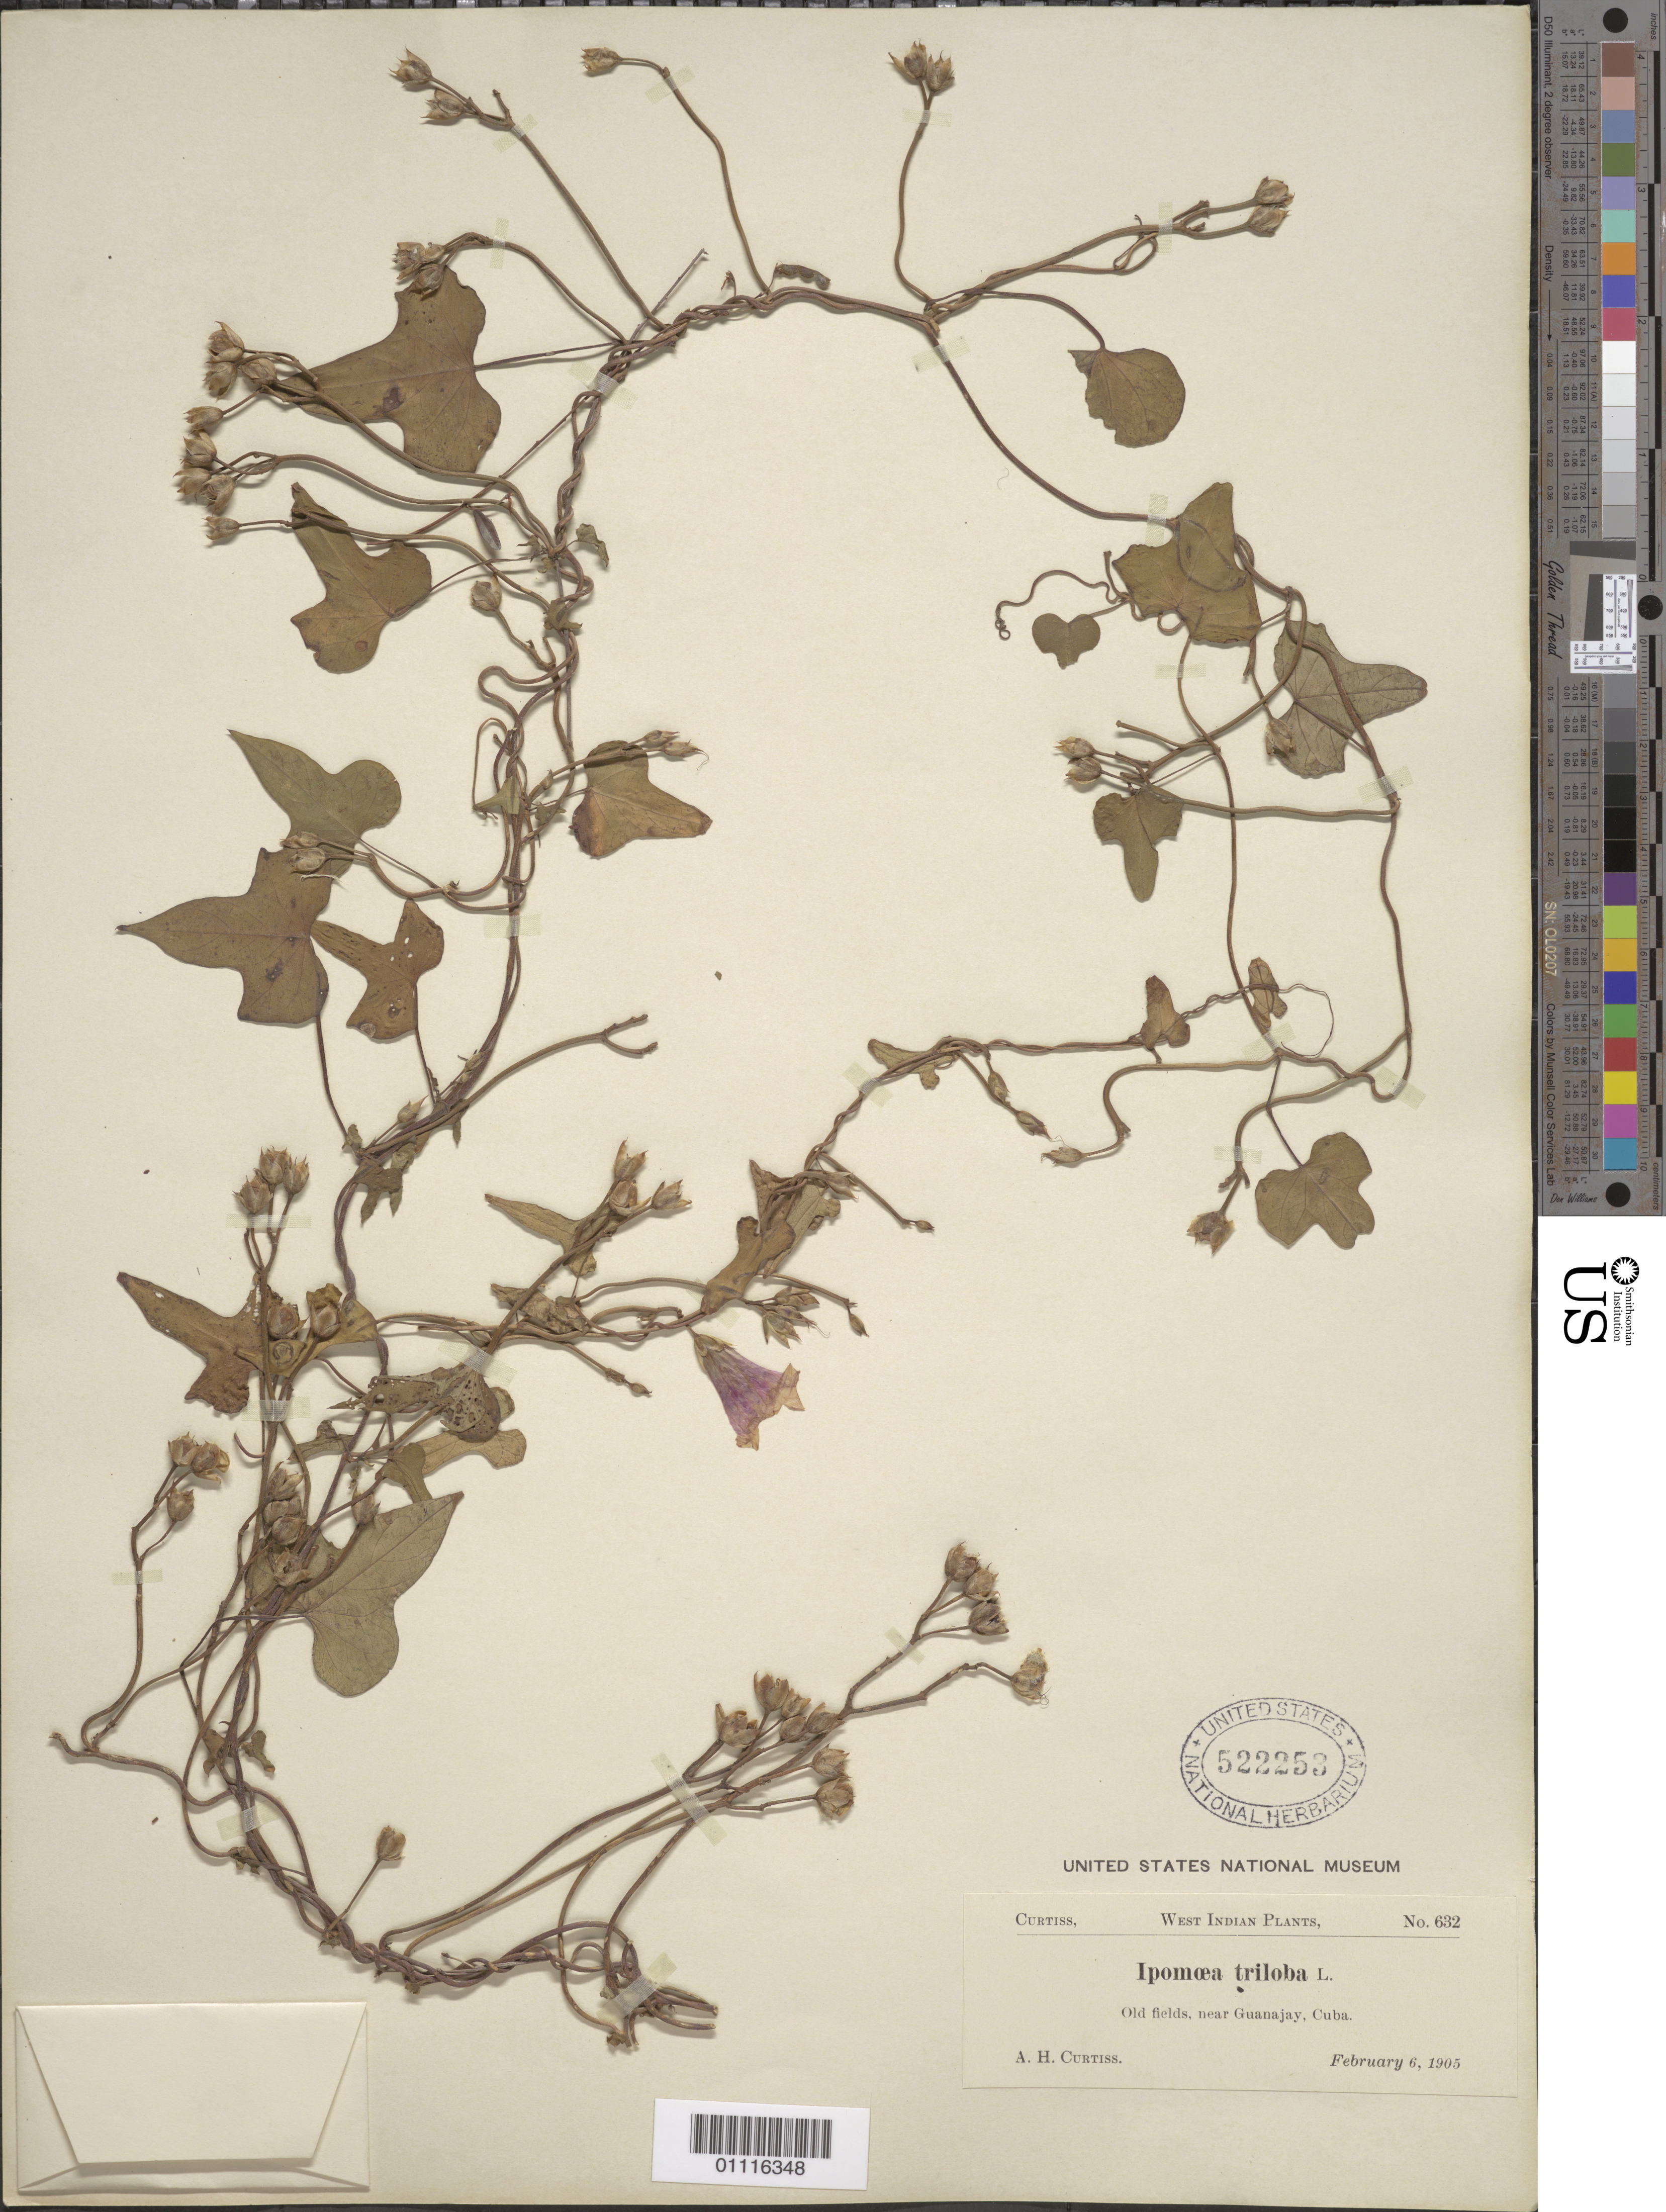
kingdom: Plantae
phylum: Tracheophyta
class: Magnoliopsida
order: Solanales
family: Convolvulaceae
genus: Ipomoea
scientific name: Ipomoea triloba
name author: L.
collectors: A. H. Curtiss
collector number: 632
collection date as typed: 06 Feb 1905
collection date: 1905-02-06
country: Cuba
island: Cuba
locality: Old fields, near Guanajay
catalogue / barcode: US 522253